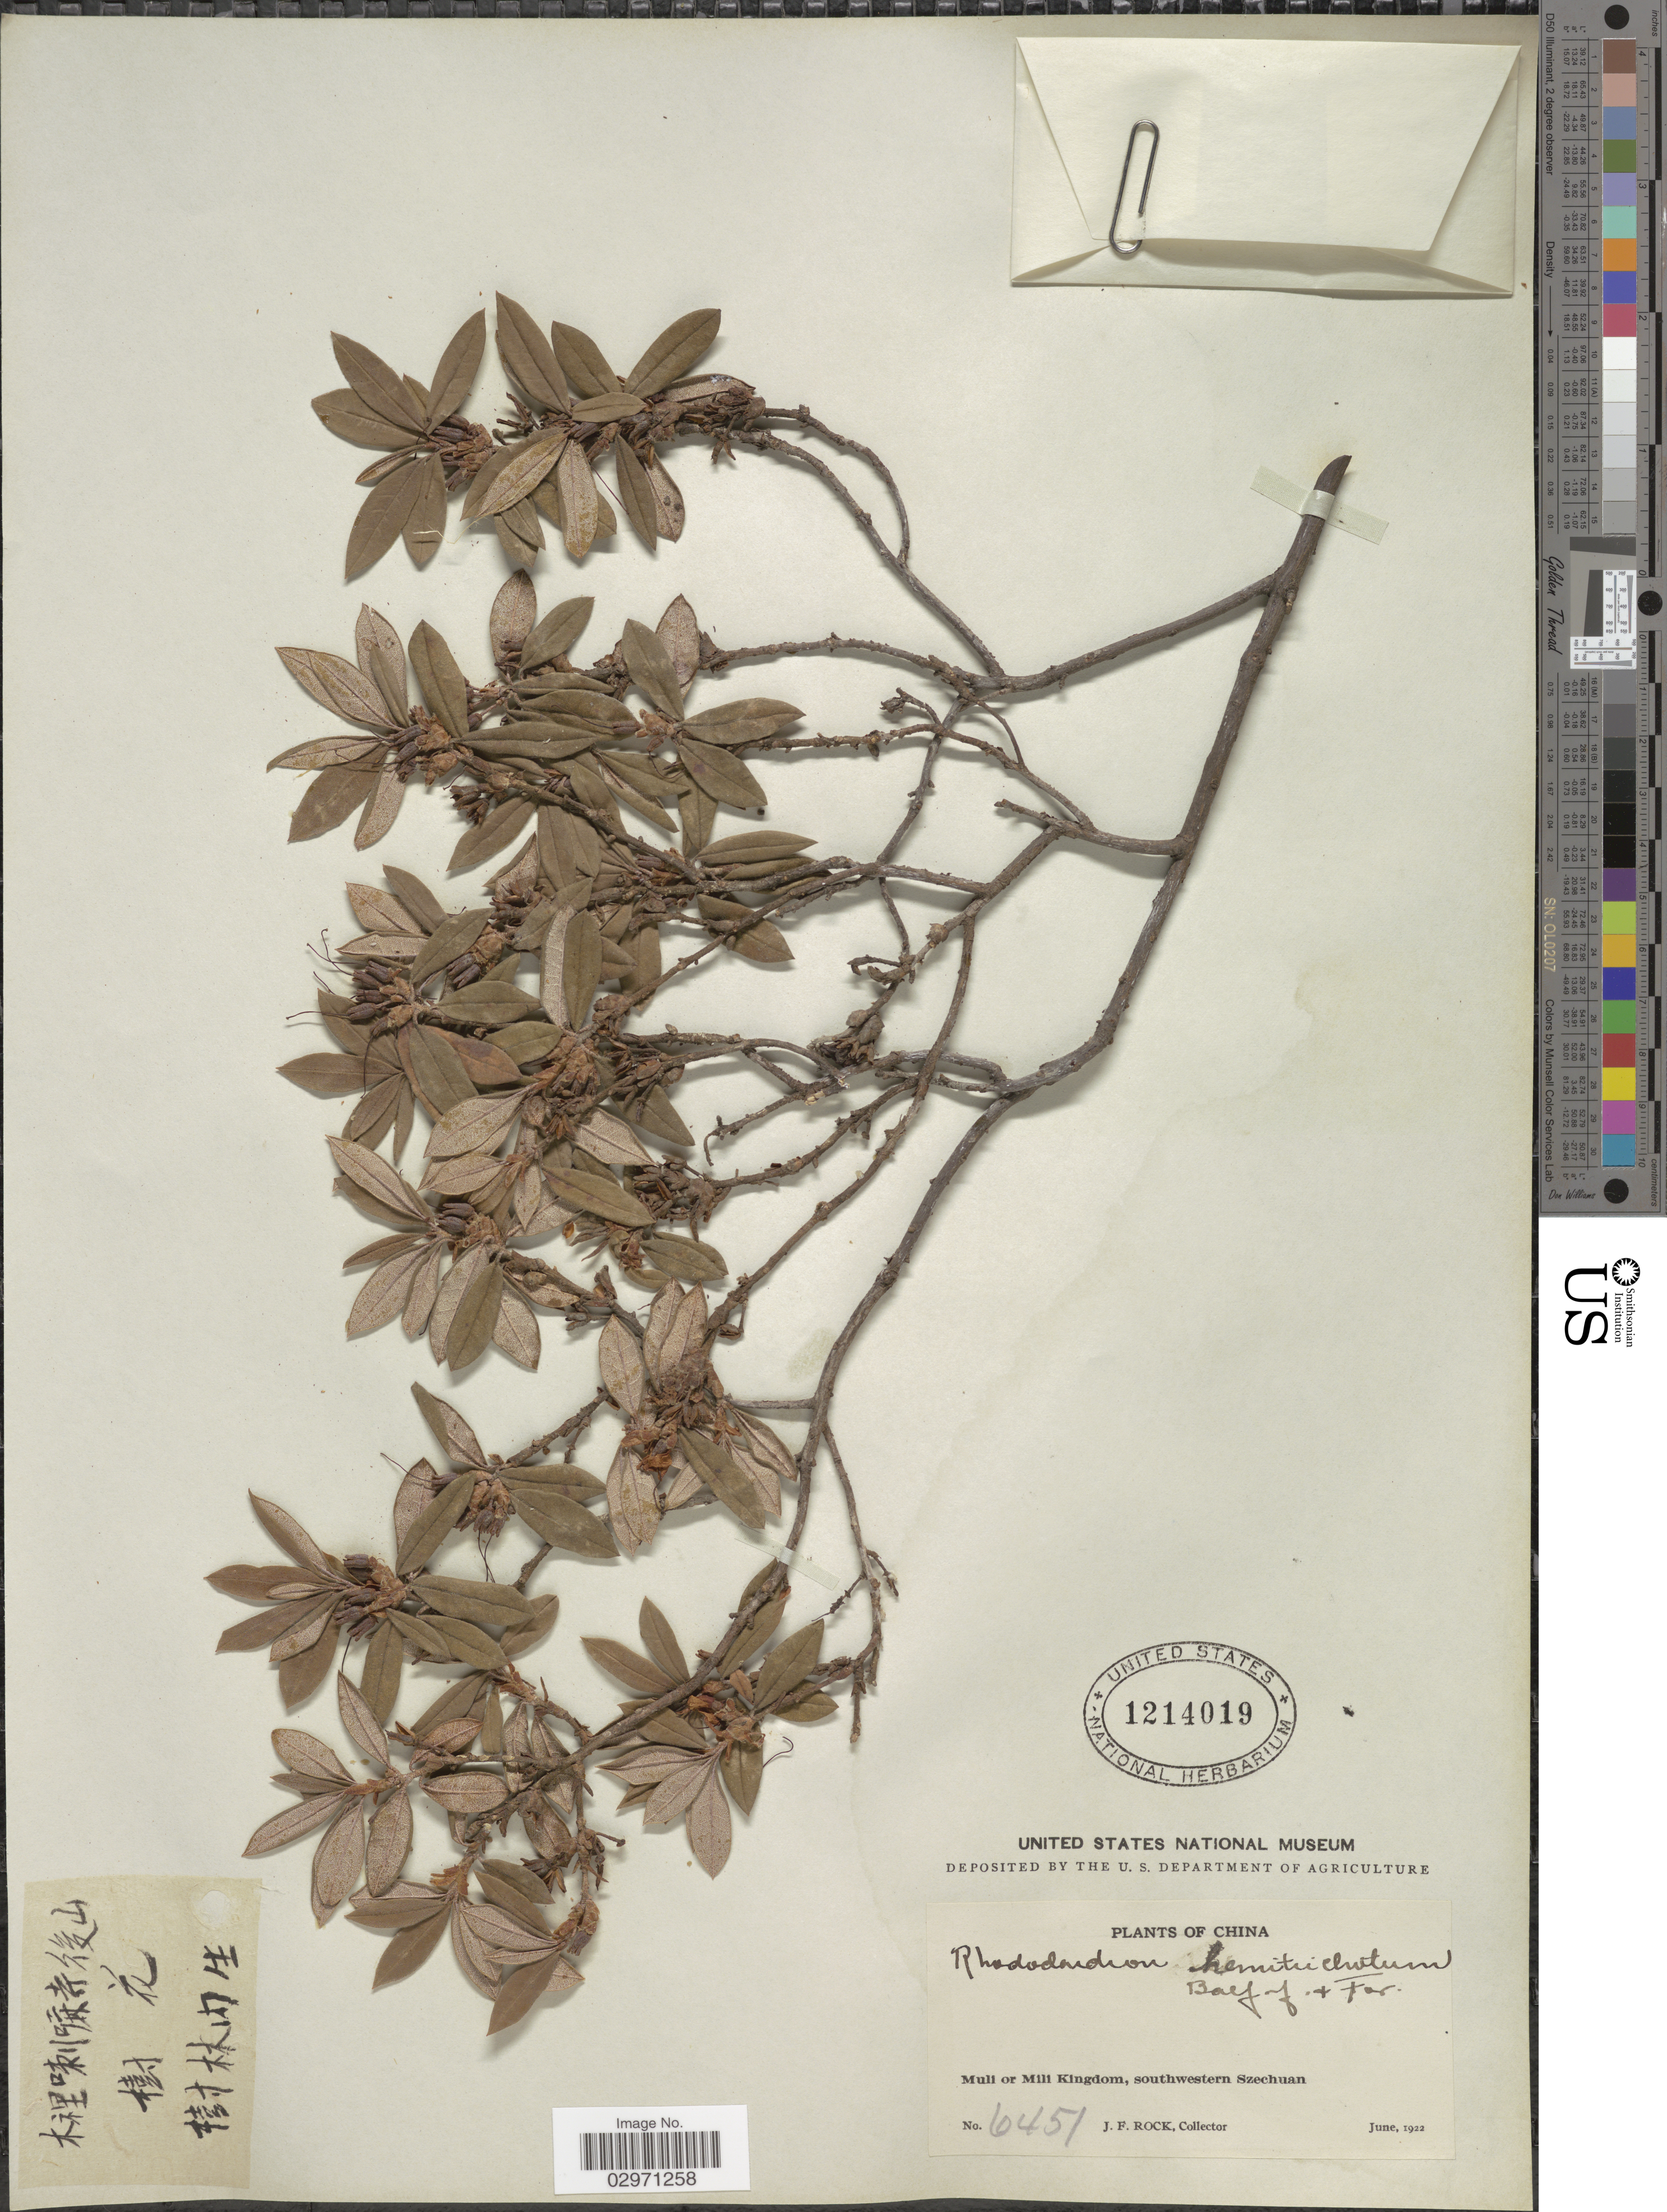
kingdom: Plantae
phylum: Tracheophyta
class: Magnoliopsida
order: Ericales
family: Ericaceae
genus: Rhododendron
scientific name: Rhododendron hemitrichotum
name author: Balf. f. & Forrest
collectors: J. Rock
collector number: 6451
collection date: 1922-06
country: China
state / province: Sichuan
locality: Muli or Mili Kingdom, southwestern Szechuan.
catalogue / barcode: US 1214019